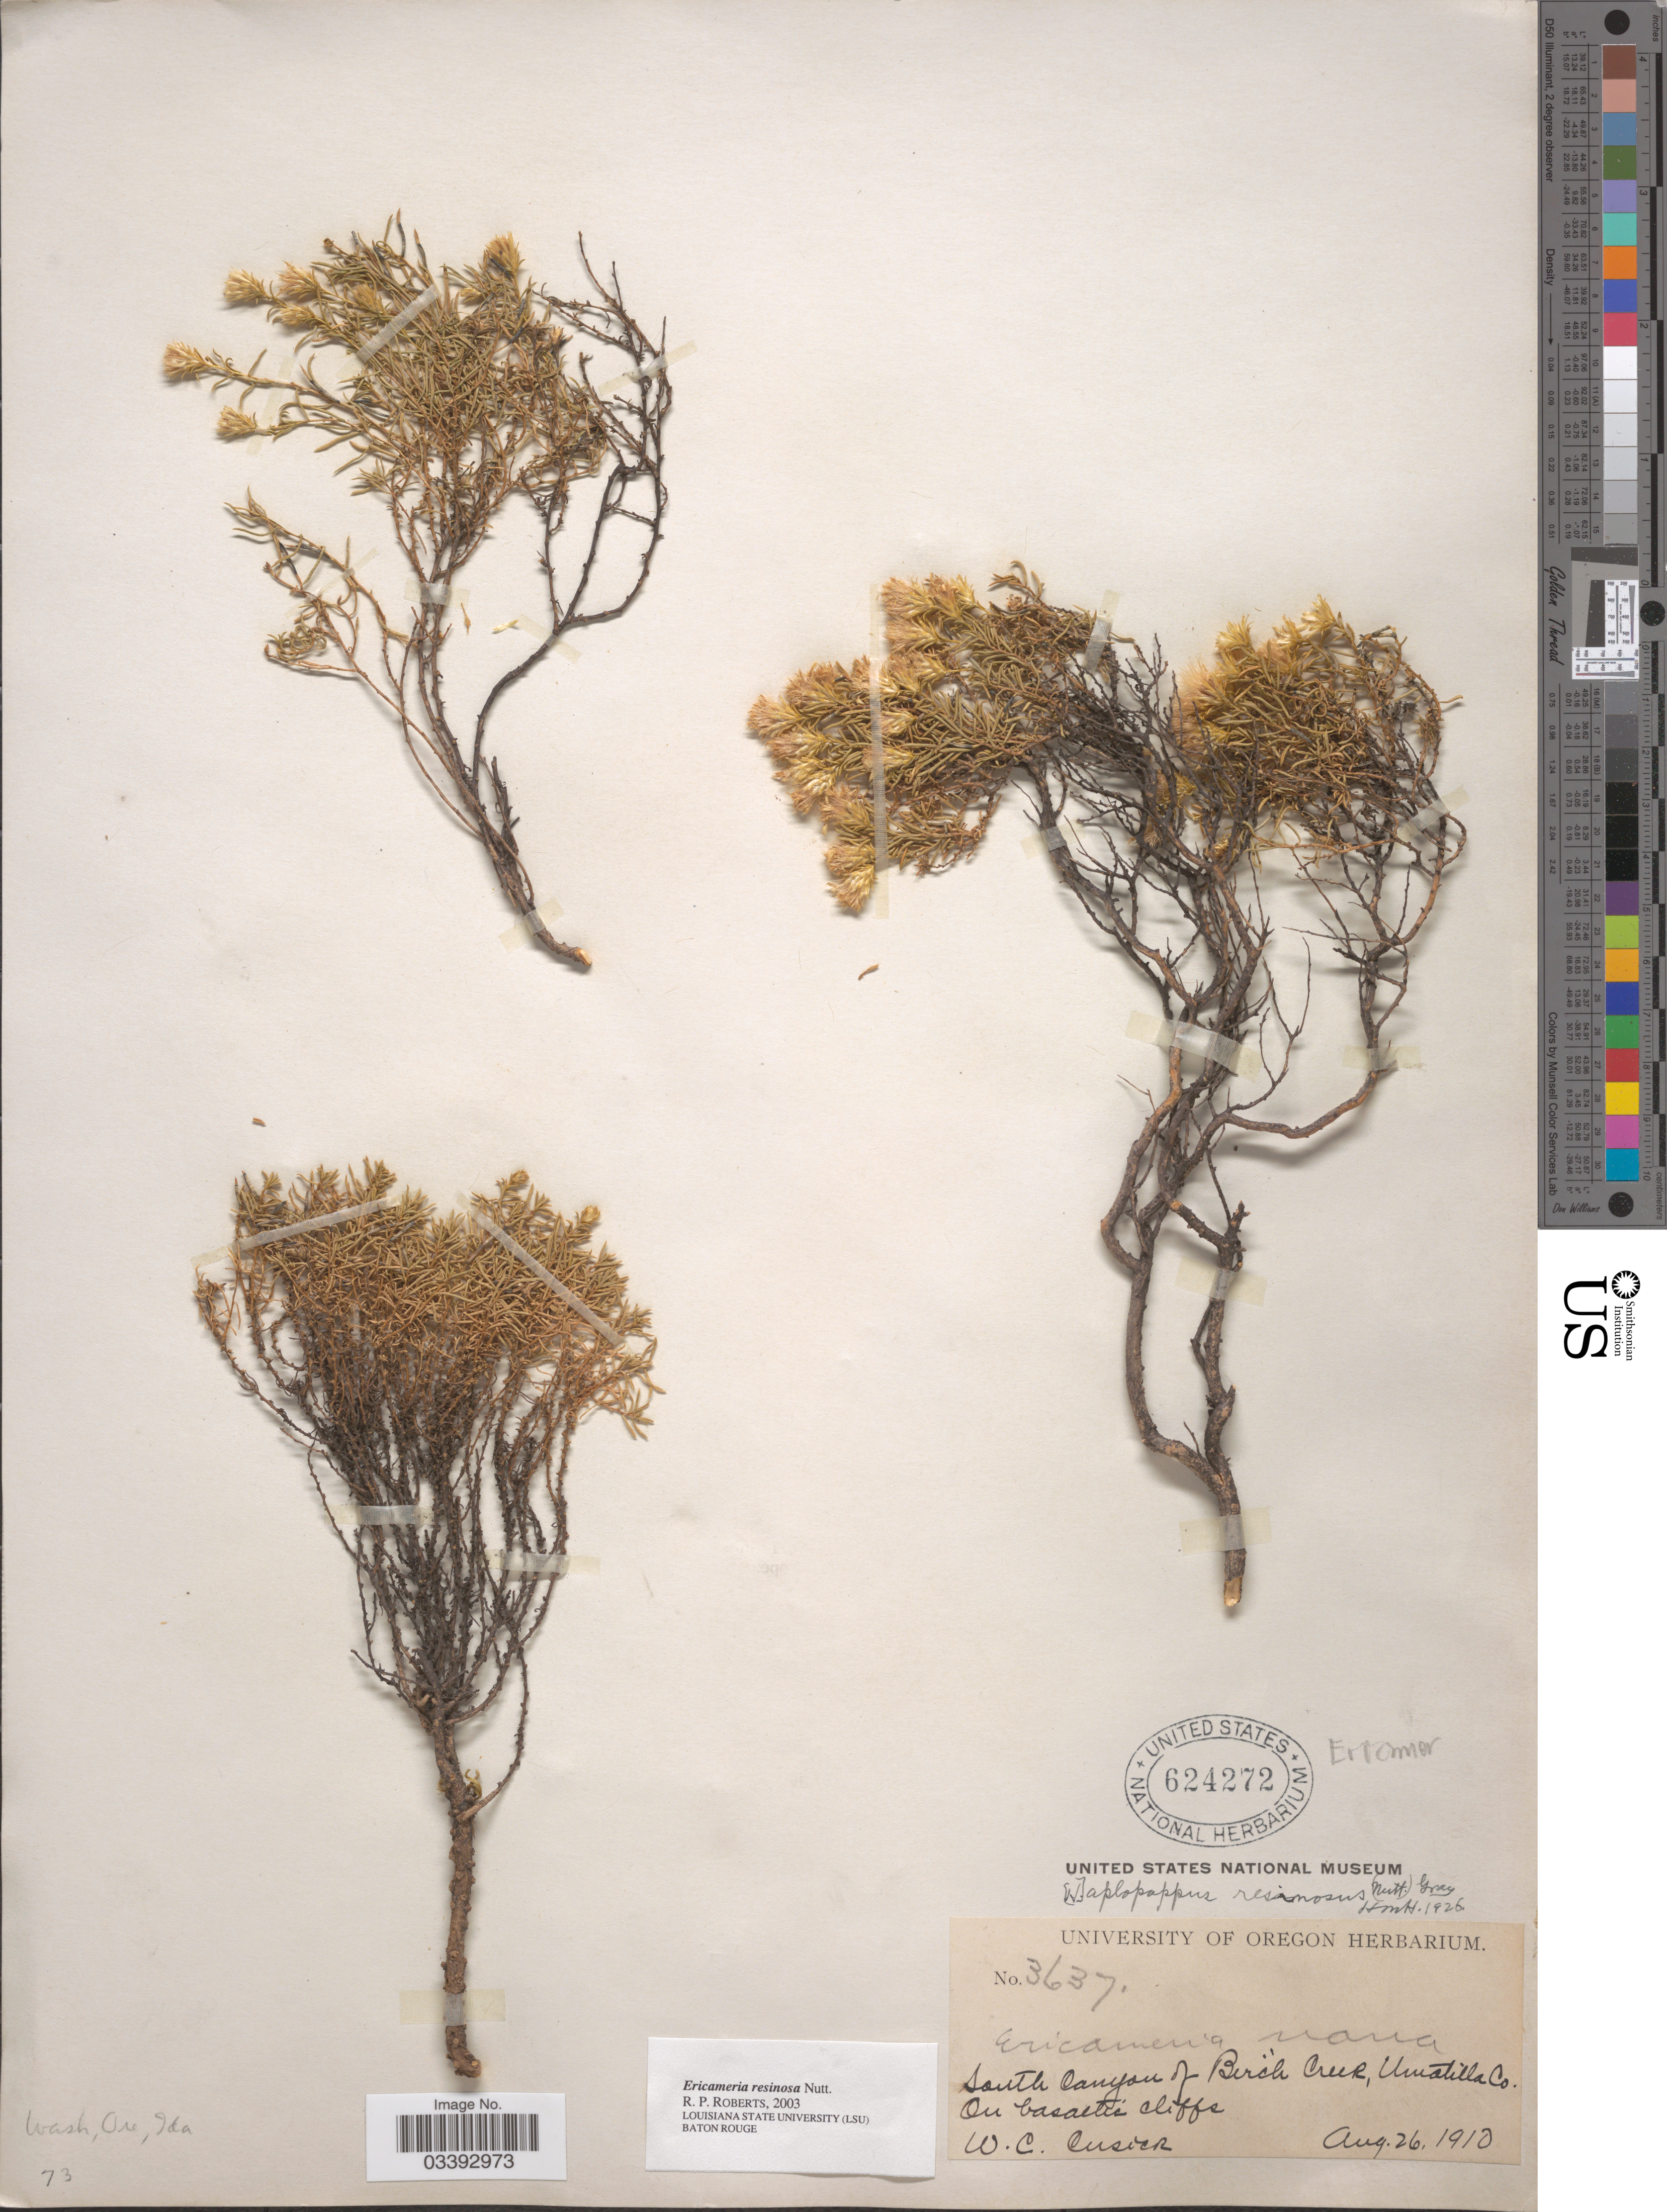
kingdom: Plantae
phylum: Tracheophyta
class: Magnoliopsida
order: Asterales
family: Asteraceae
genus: Ericameria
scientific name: Ericameria resinosa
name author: Nutt.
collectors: W. C. Cusick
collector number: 3637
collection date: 1910-08-26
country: United States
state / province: Oregon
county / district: Umatilla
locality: South canyon of Birch Creek, Umatilla Co.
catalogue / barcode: US 624272